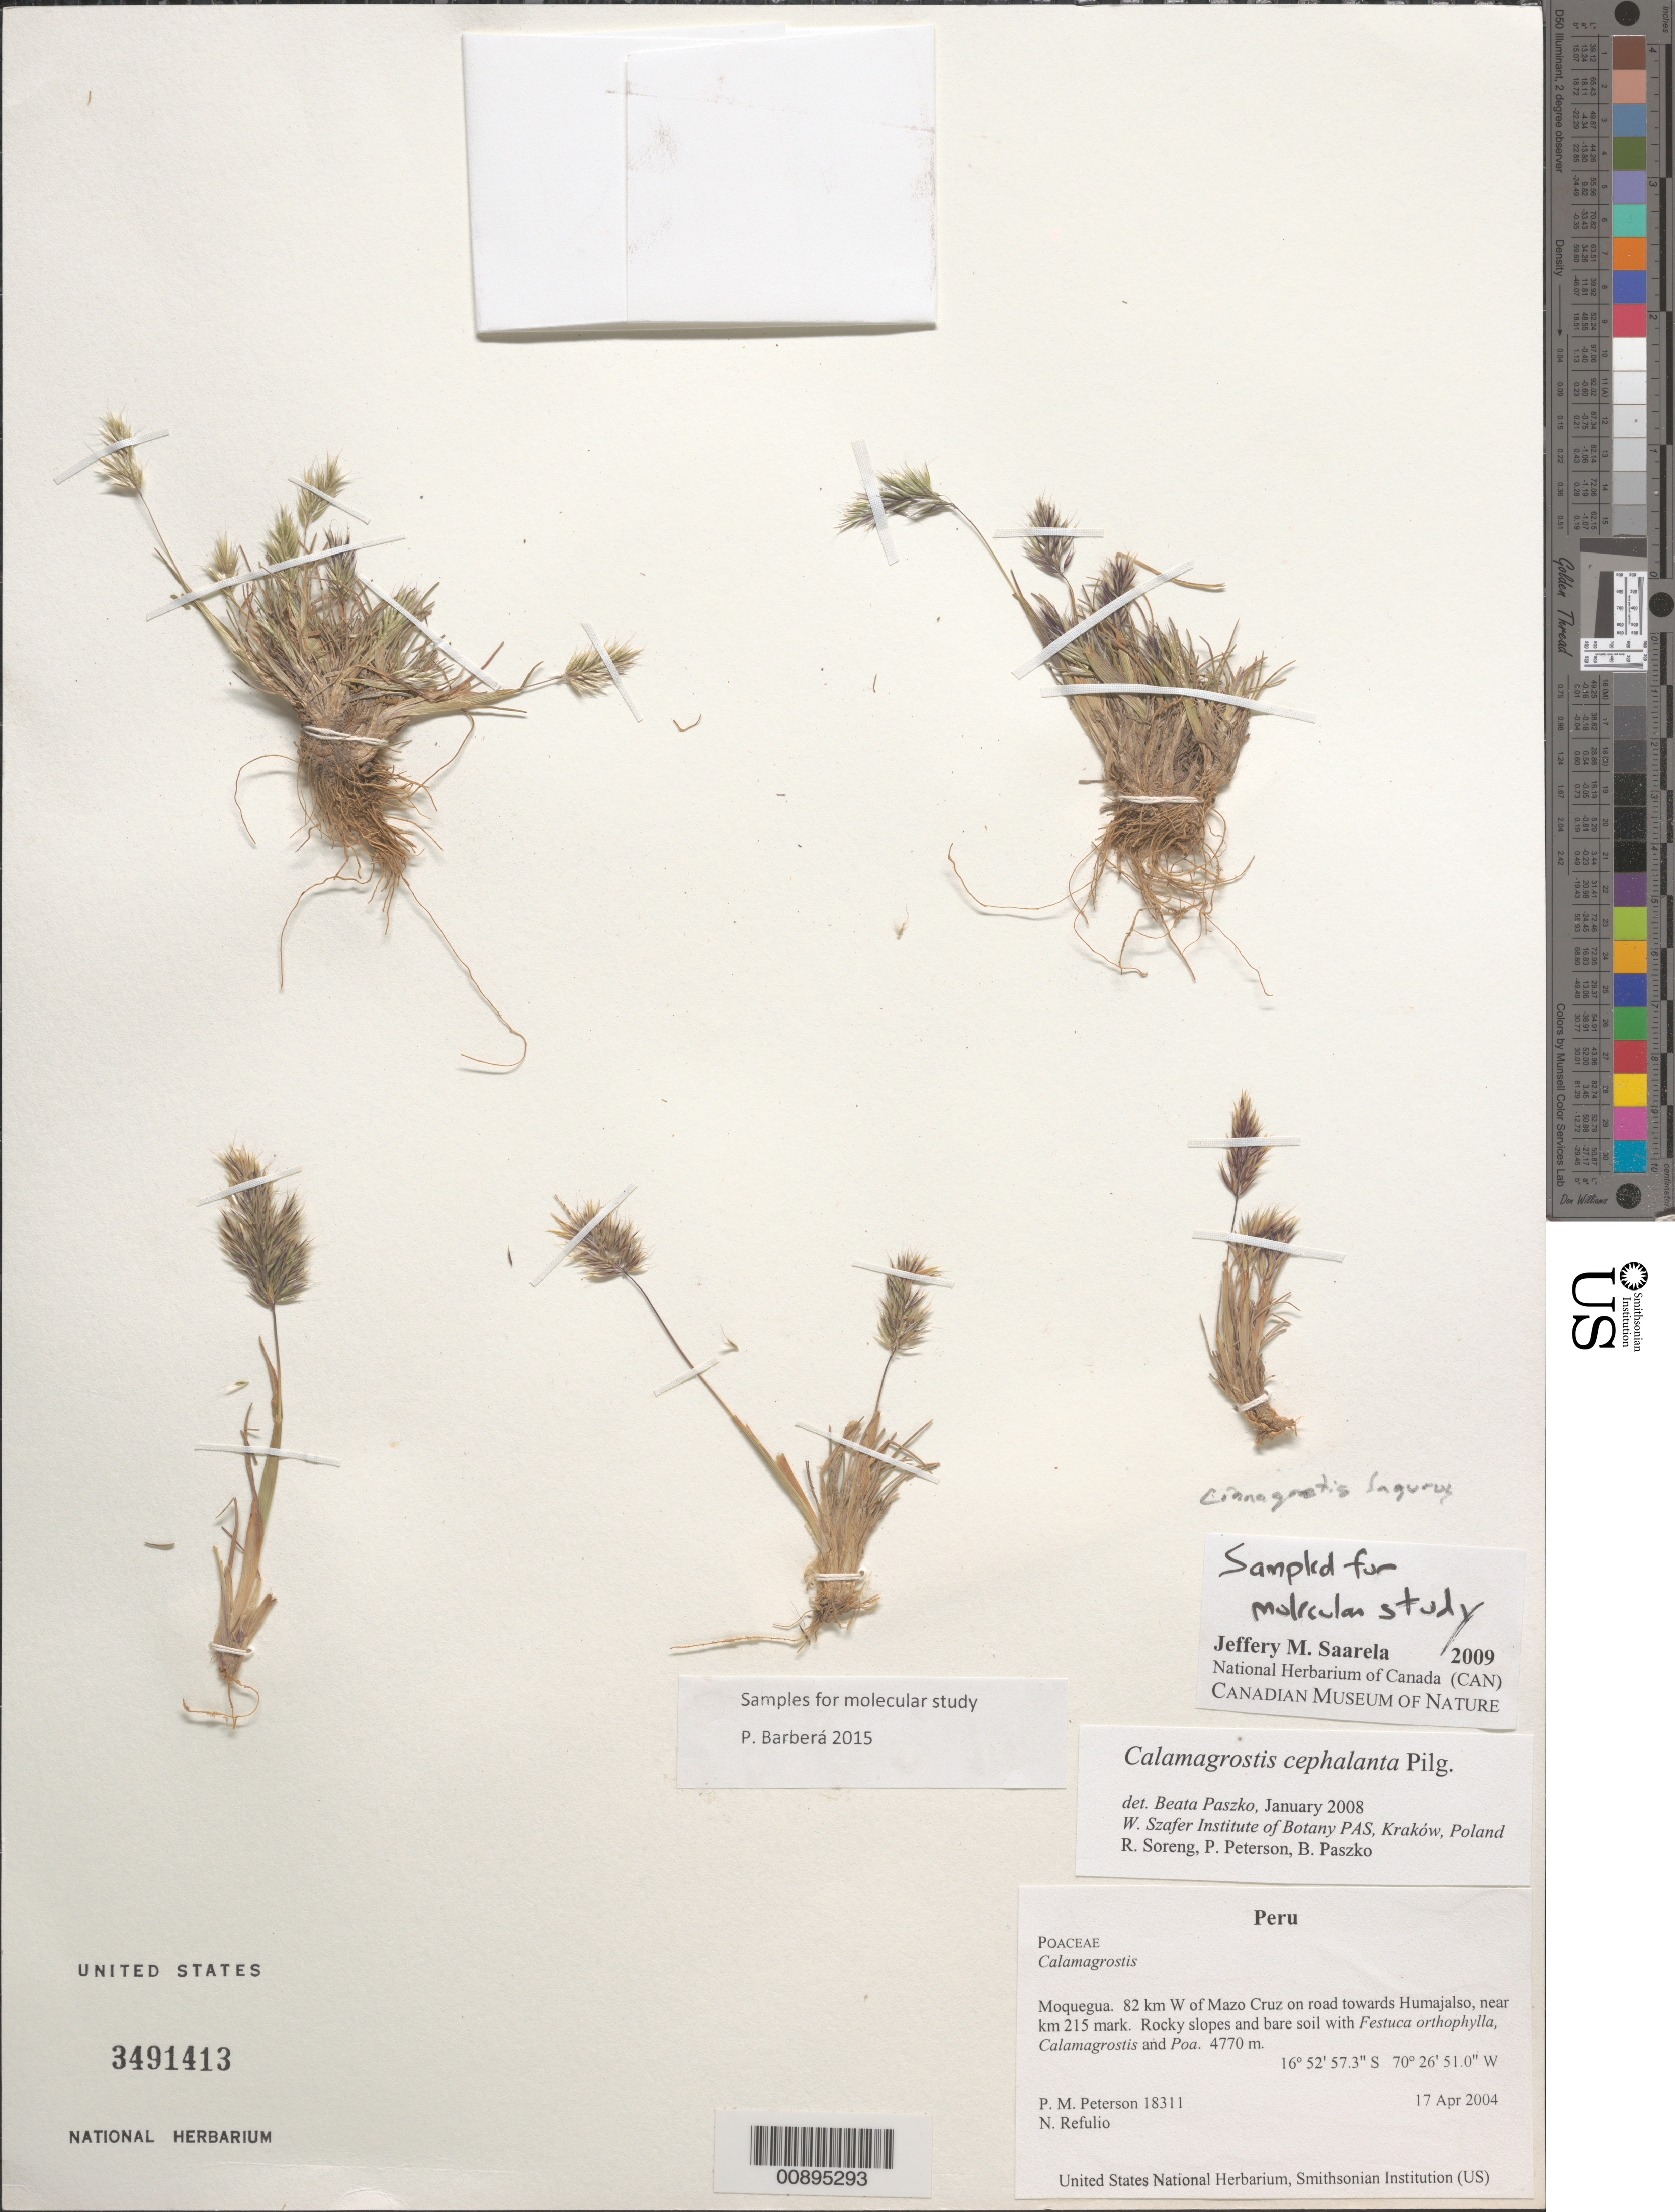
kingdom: Plantae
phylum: Tracheophyta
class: Liliopsida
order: Poales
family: Poaceae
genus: Cinnagrostis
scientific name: Cinnagrostis lagurus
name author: (Wedd.) P.M. Peterson et al.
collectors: P. M. Peterson & N. Refulio-Rodríguez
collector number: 18311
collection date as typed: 17 Apr 2004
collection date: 2004-04-17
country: Peru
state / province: Moquegua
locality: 82 km W of Mazo Cruz on road towards Humajalso, near km 215 mark. Rocky slopes and bare soil with Festuca orthophylla, Calamagrostis and Poa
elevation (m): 4770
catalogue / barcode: US 3491413